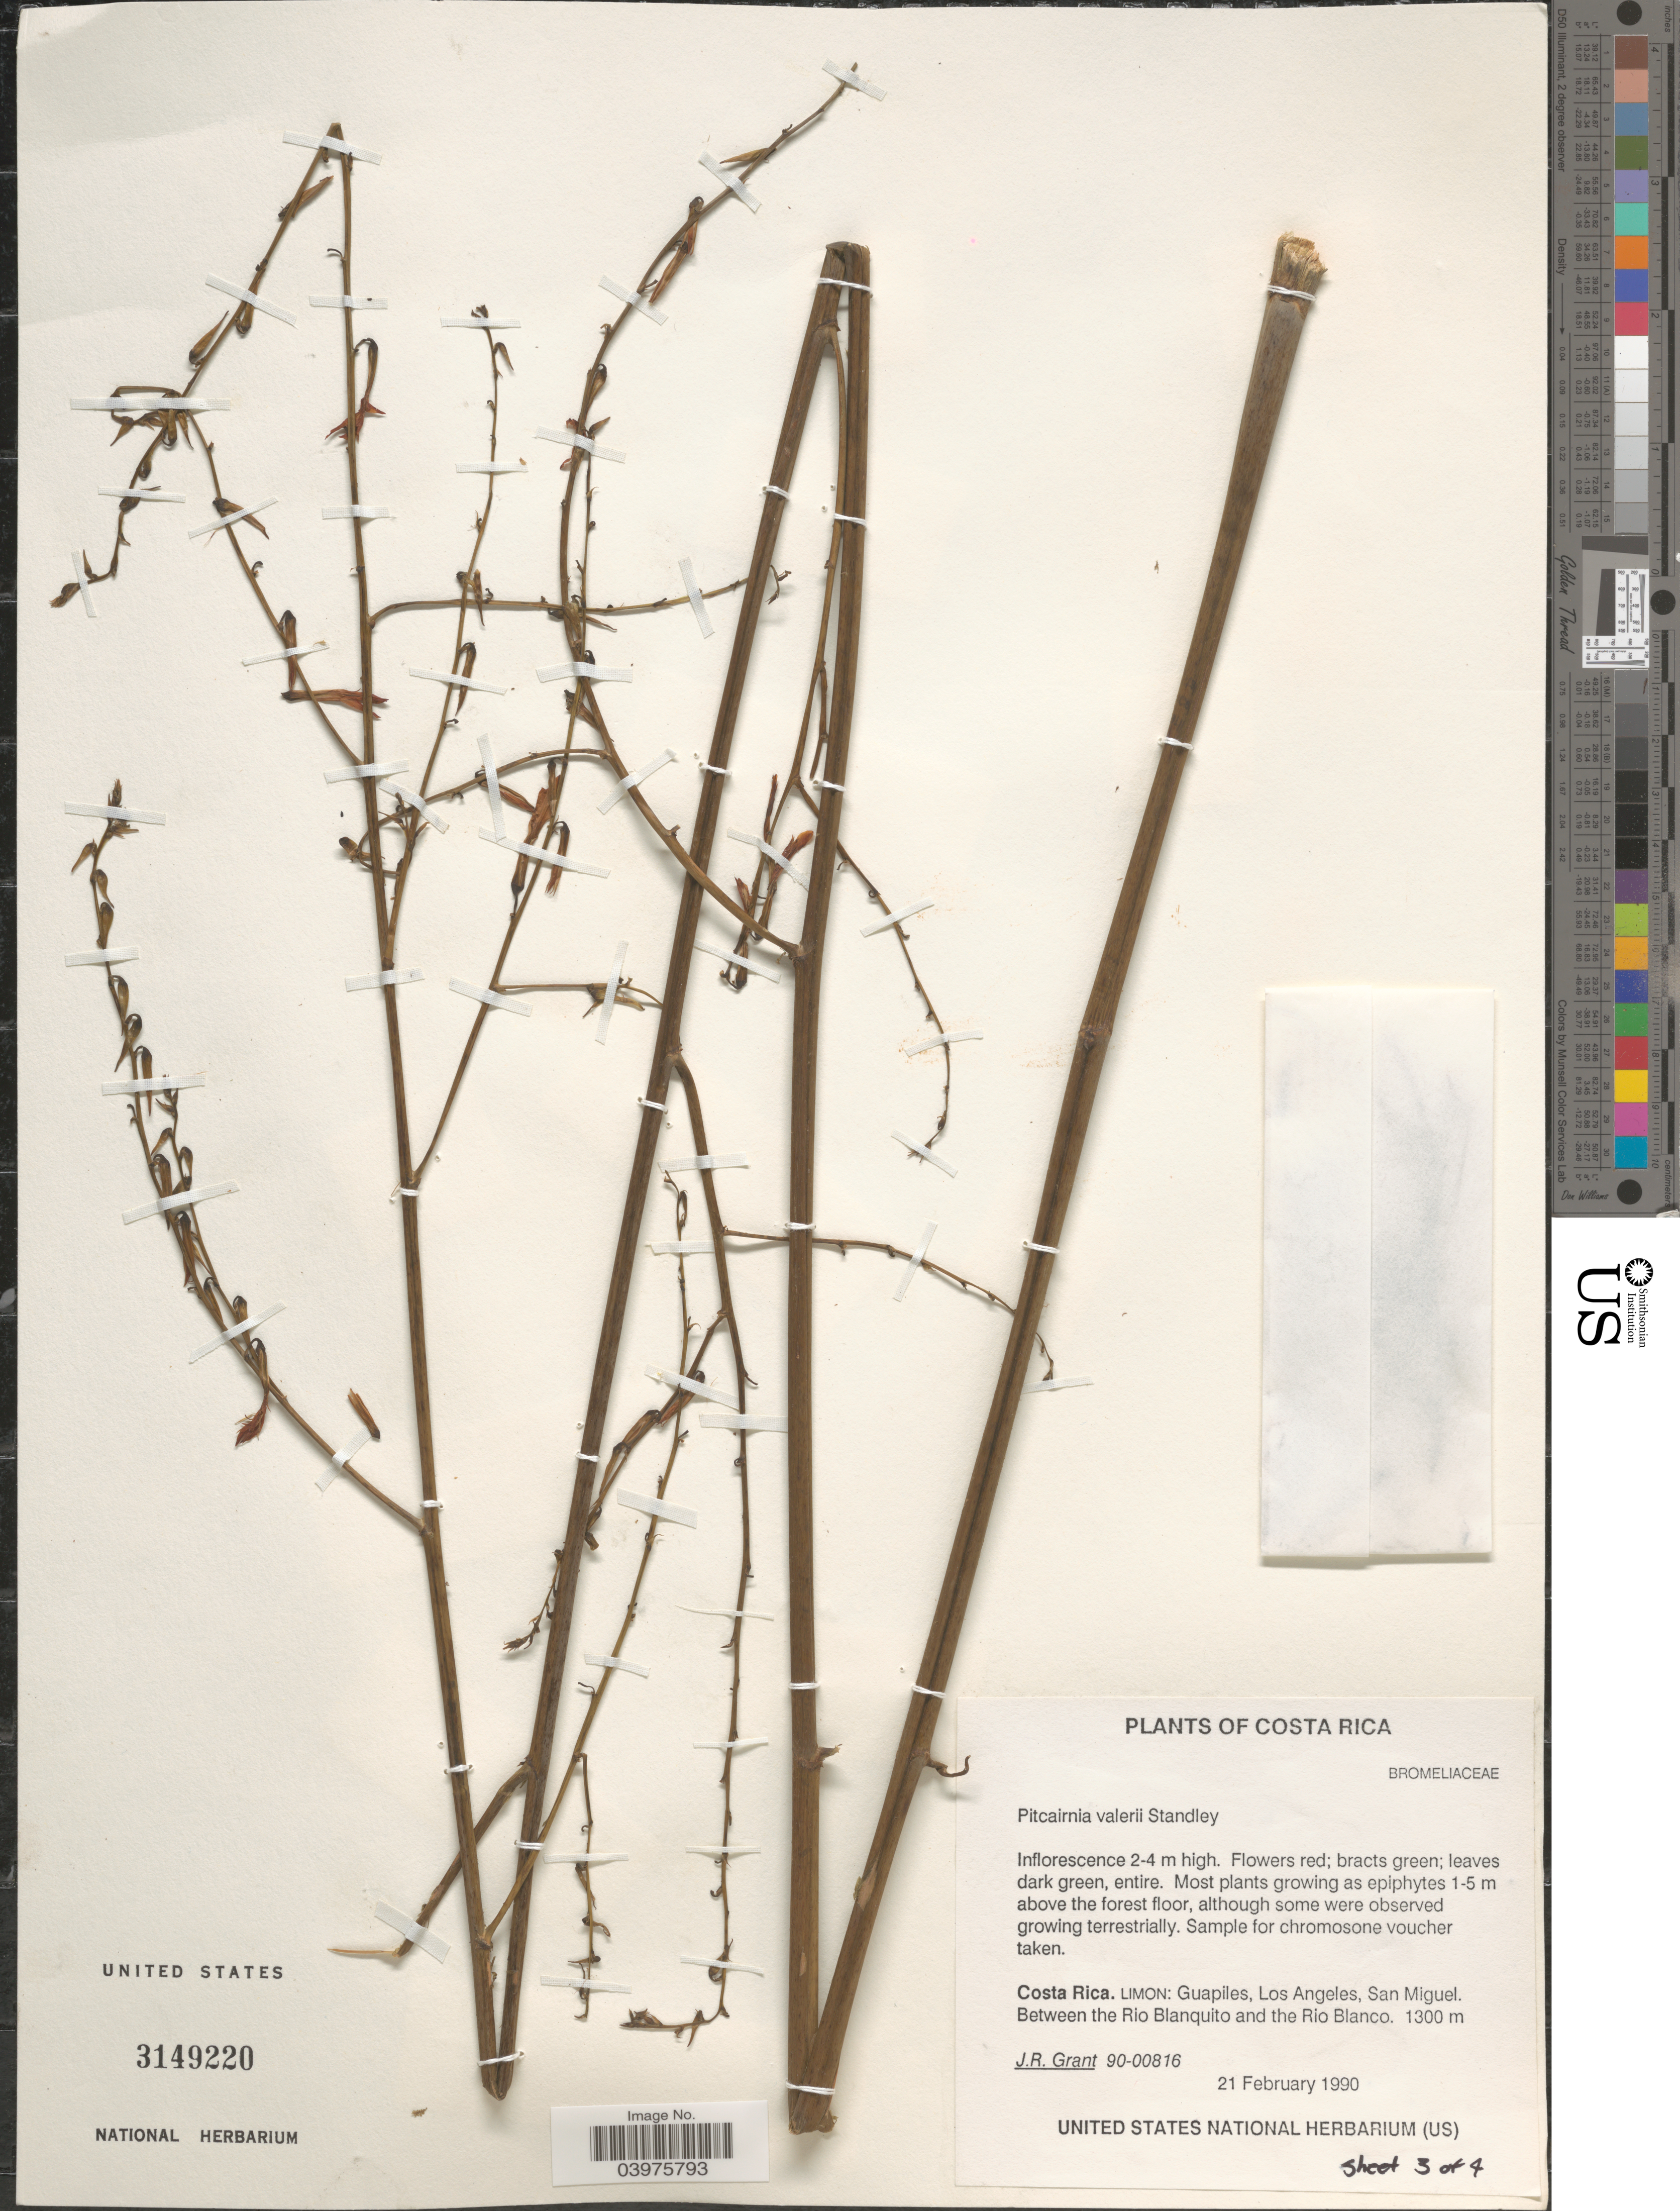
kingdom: Plantae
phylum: Tracheophyta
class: Liliopsida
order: Poales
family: Bromeliaceae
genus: Pitcairnia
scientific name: Pitcairnia valerii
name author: Standl.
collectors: J. Grant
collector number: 90-00816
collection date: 1990-02-21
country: Costa Rica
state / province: Limón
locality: Guapiles, Los Angeles, San Miguel. Between the Rio Blanquito and the Rio Blanco.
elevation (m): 1300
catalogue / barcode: US 3149220